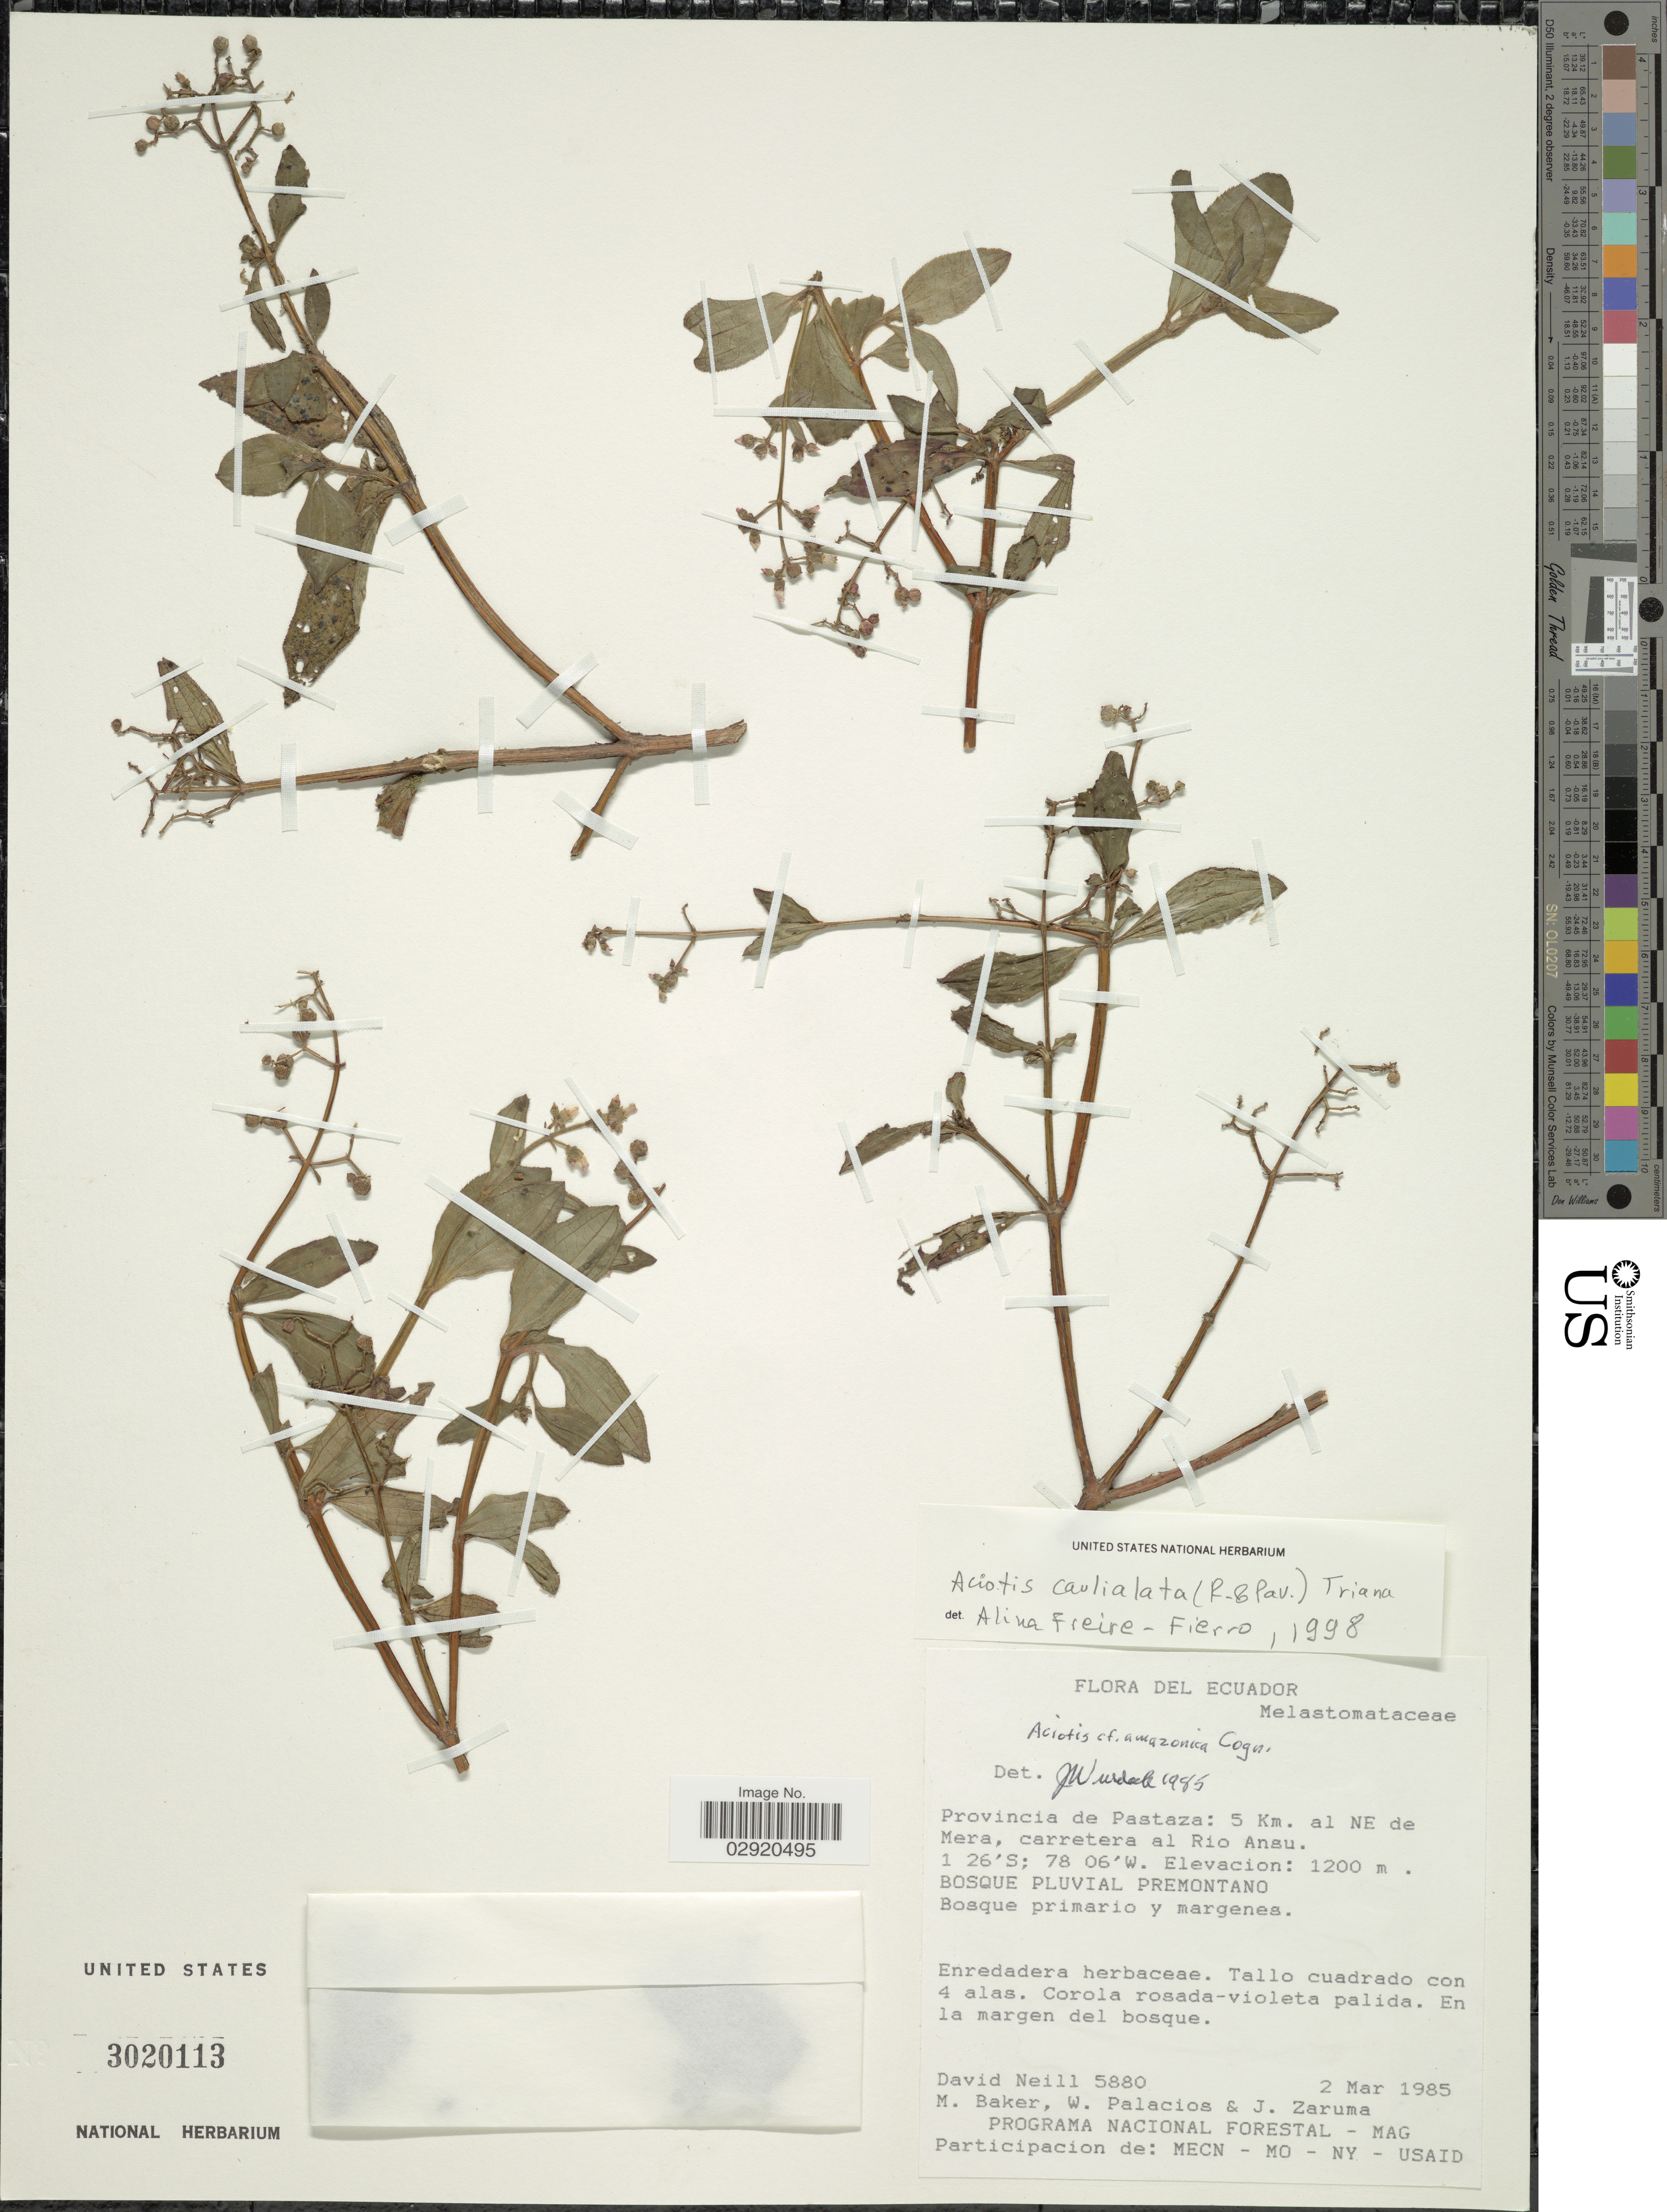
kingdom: Plantae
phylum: Tracheophyta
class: Magnoliopsida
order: Myrtales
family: Melastomataceae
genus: Aciotis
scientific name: Aciotis rubricaulis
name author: (Mart. ex DC.) Triana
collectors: D. Neill, M. Baker, W. Palacios & J. Zaruma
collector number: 5880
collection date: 1985-03-02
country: Ecuador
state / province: Pastaza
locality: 5 Km. al NE de Mera, carretera al Rio Ansu.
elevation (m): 1200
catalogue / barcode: US 3020113